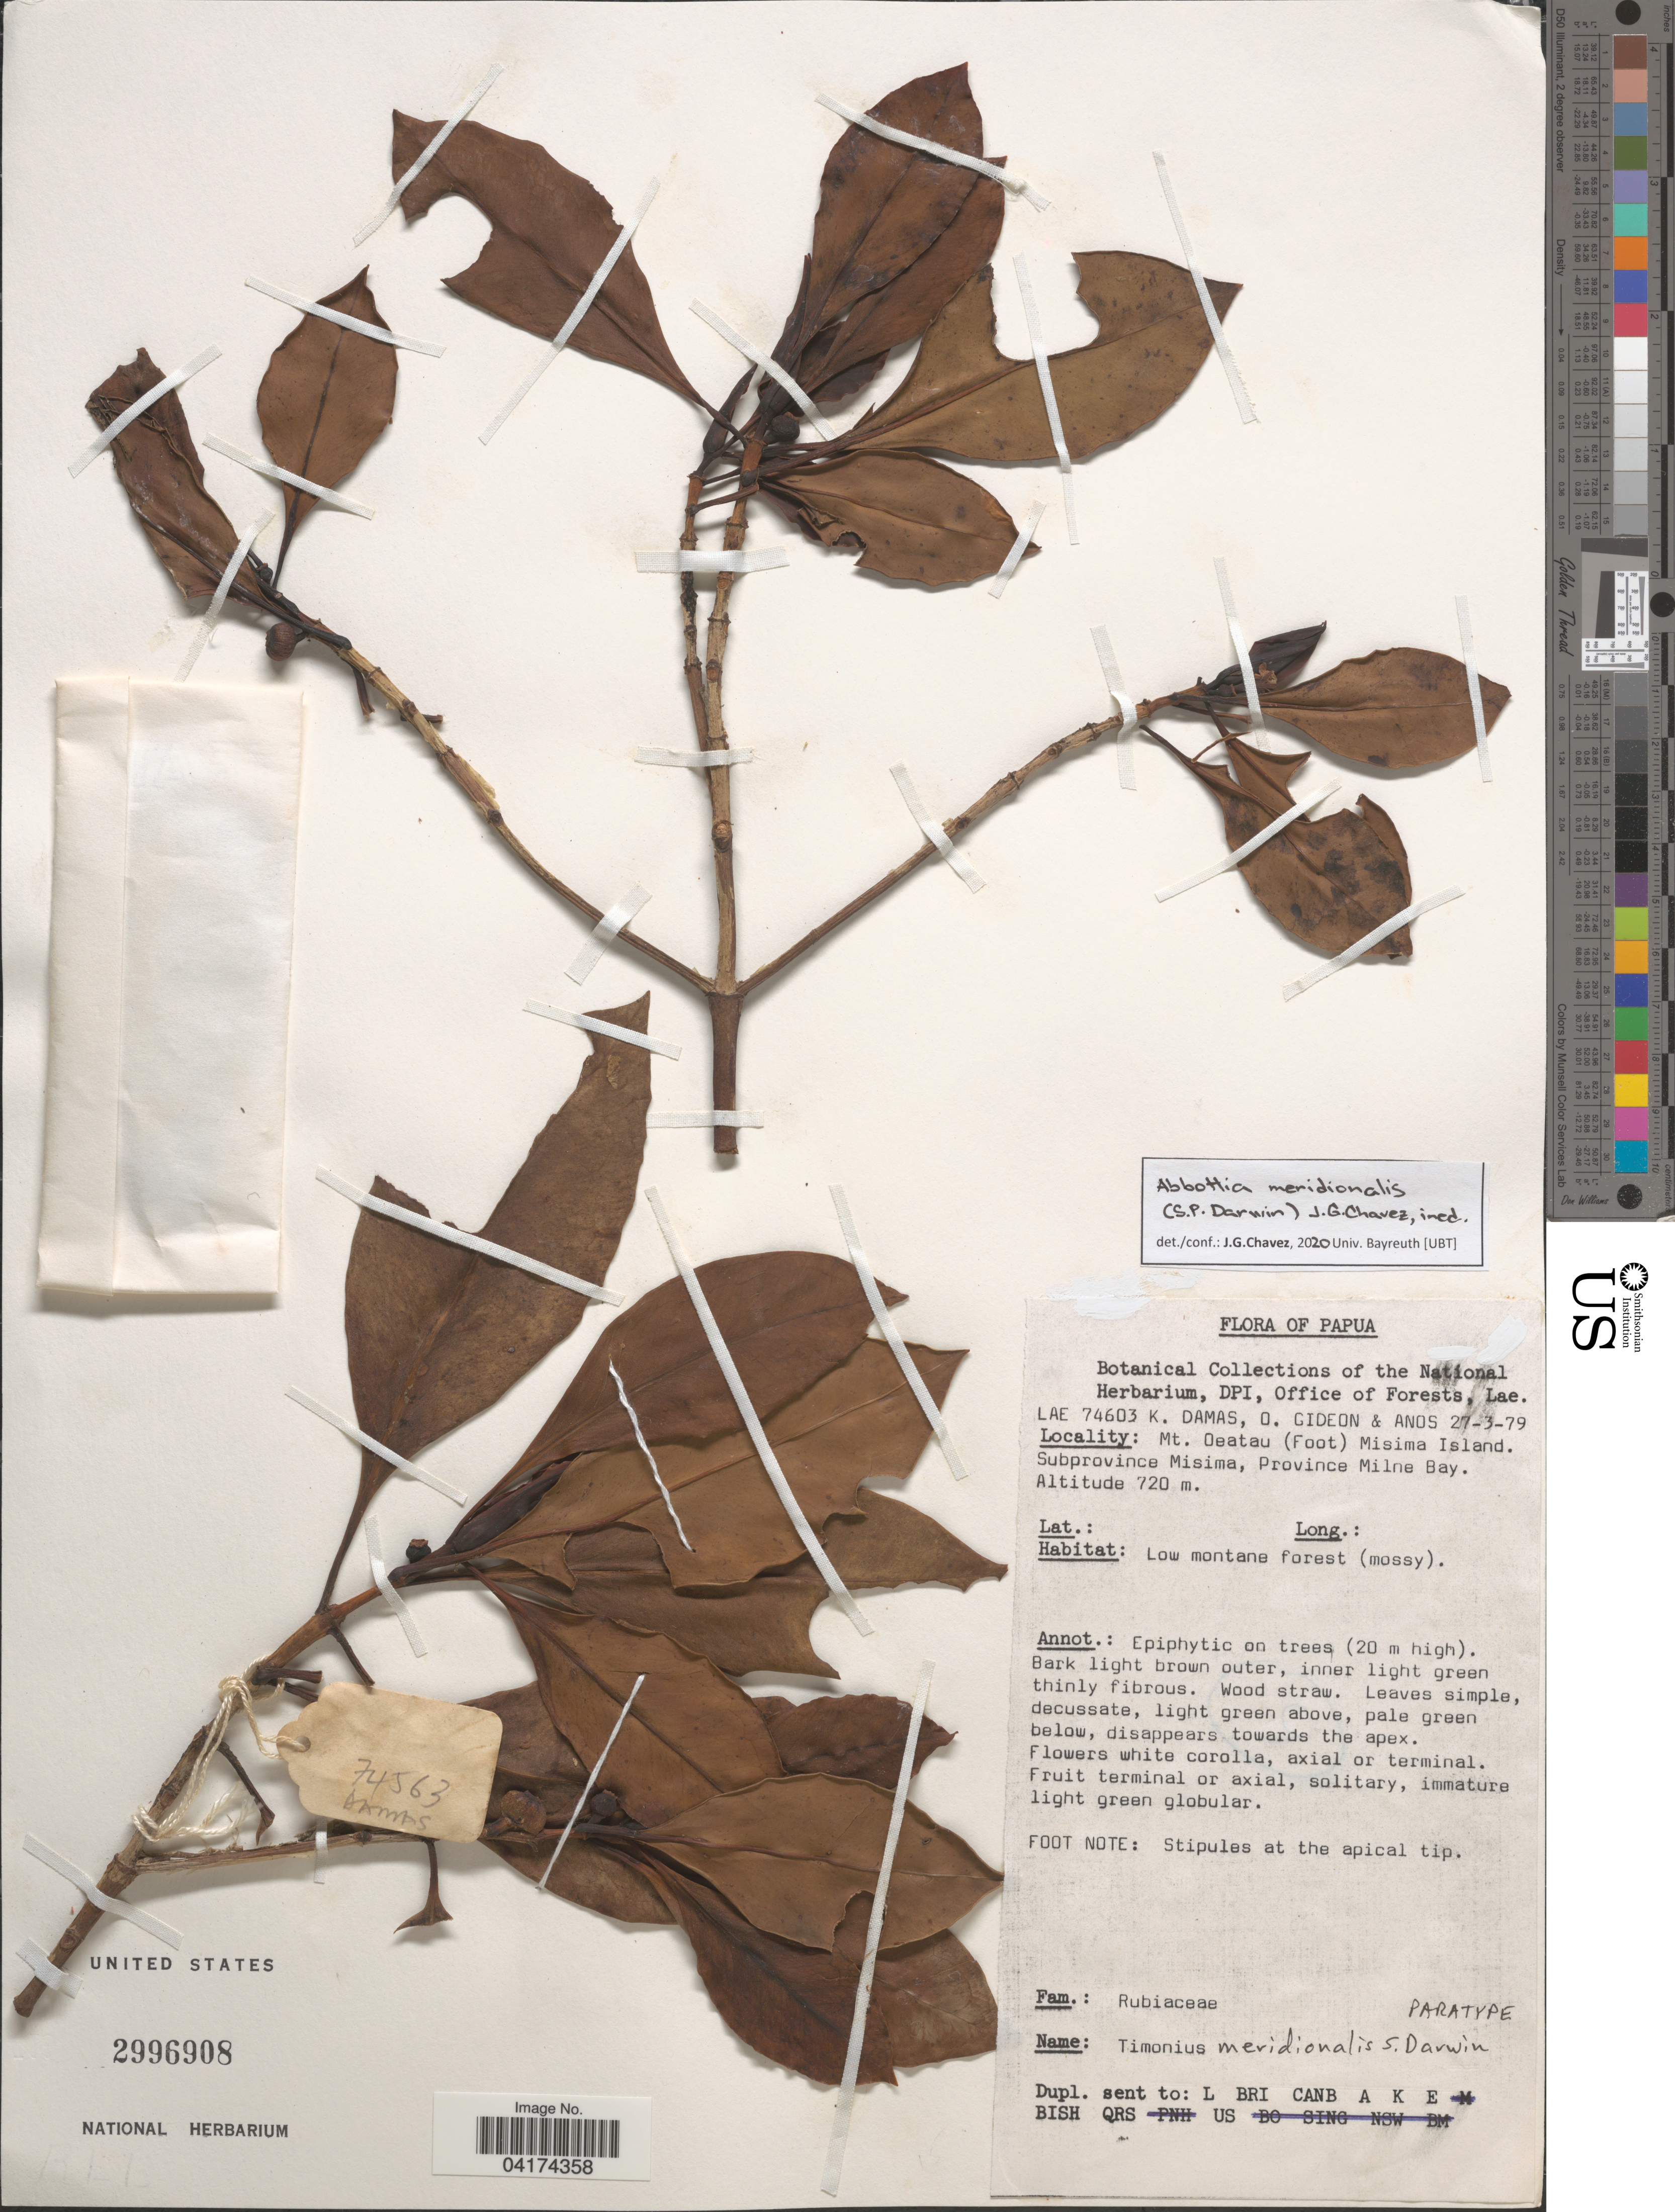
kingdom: Plantae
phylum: Tracheophyta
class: Magnoliopsida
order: Gentianales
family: Rubiaceae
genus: Abbottia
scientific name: Abbottia meridionalis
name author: (S.P. Darwin) J.G. Chavez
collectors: K. Damas, O. Gideon & Anos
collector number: LAE 74603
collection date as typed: Transcribed d/m/y: 27/3/79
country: Papua New Guinea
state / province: Milne Bay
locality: Papua. Mt. Oeatau (foot) Misima Island. Subprovince Misima.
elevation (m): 720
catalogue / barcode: US 2996908